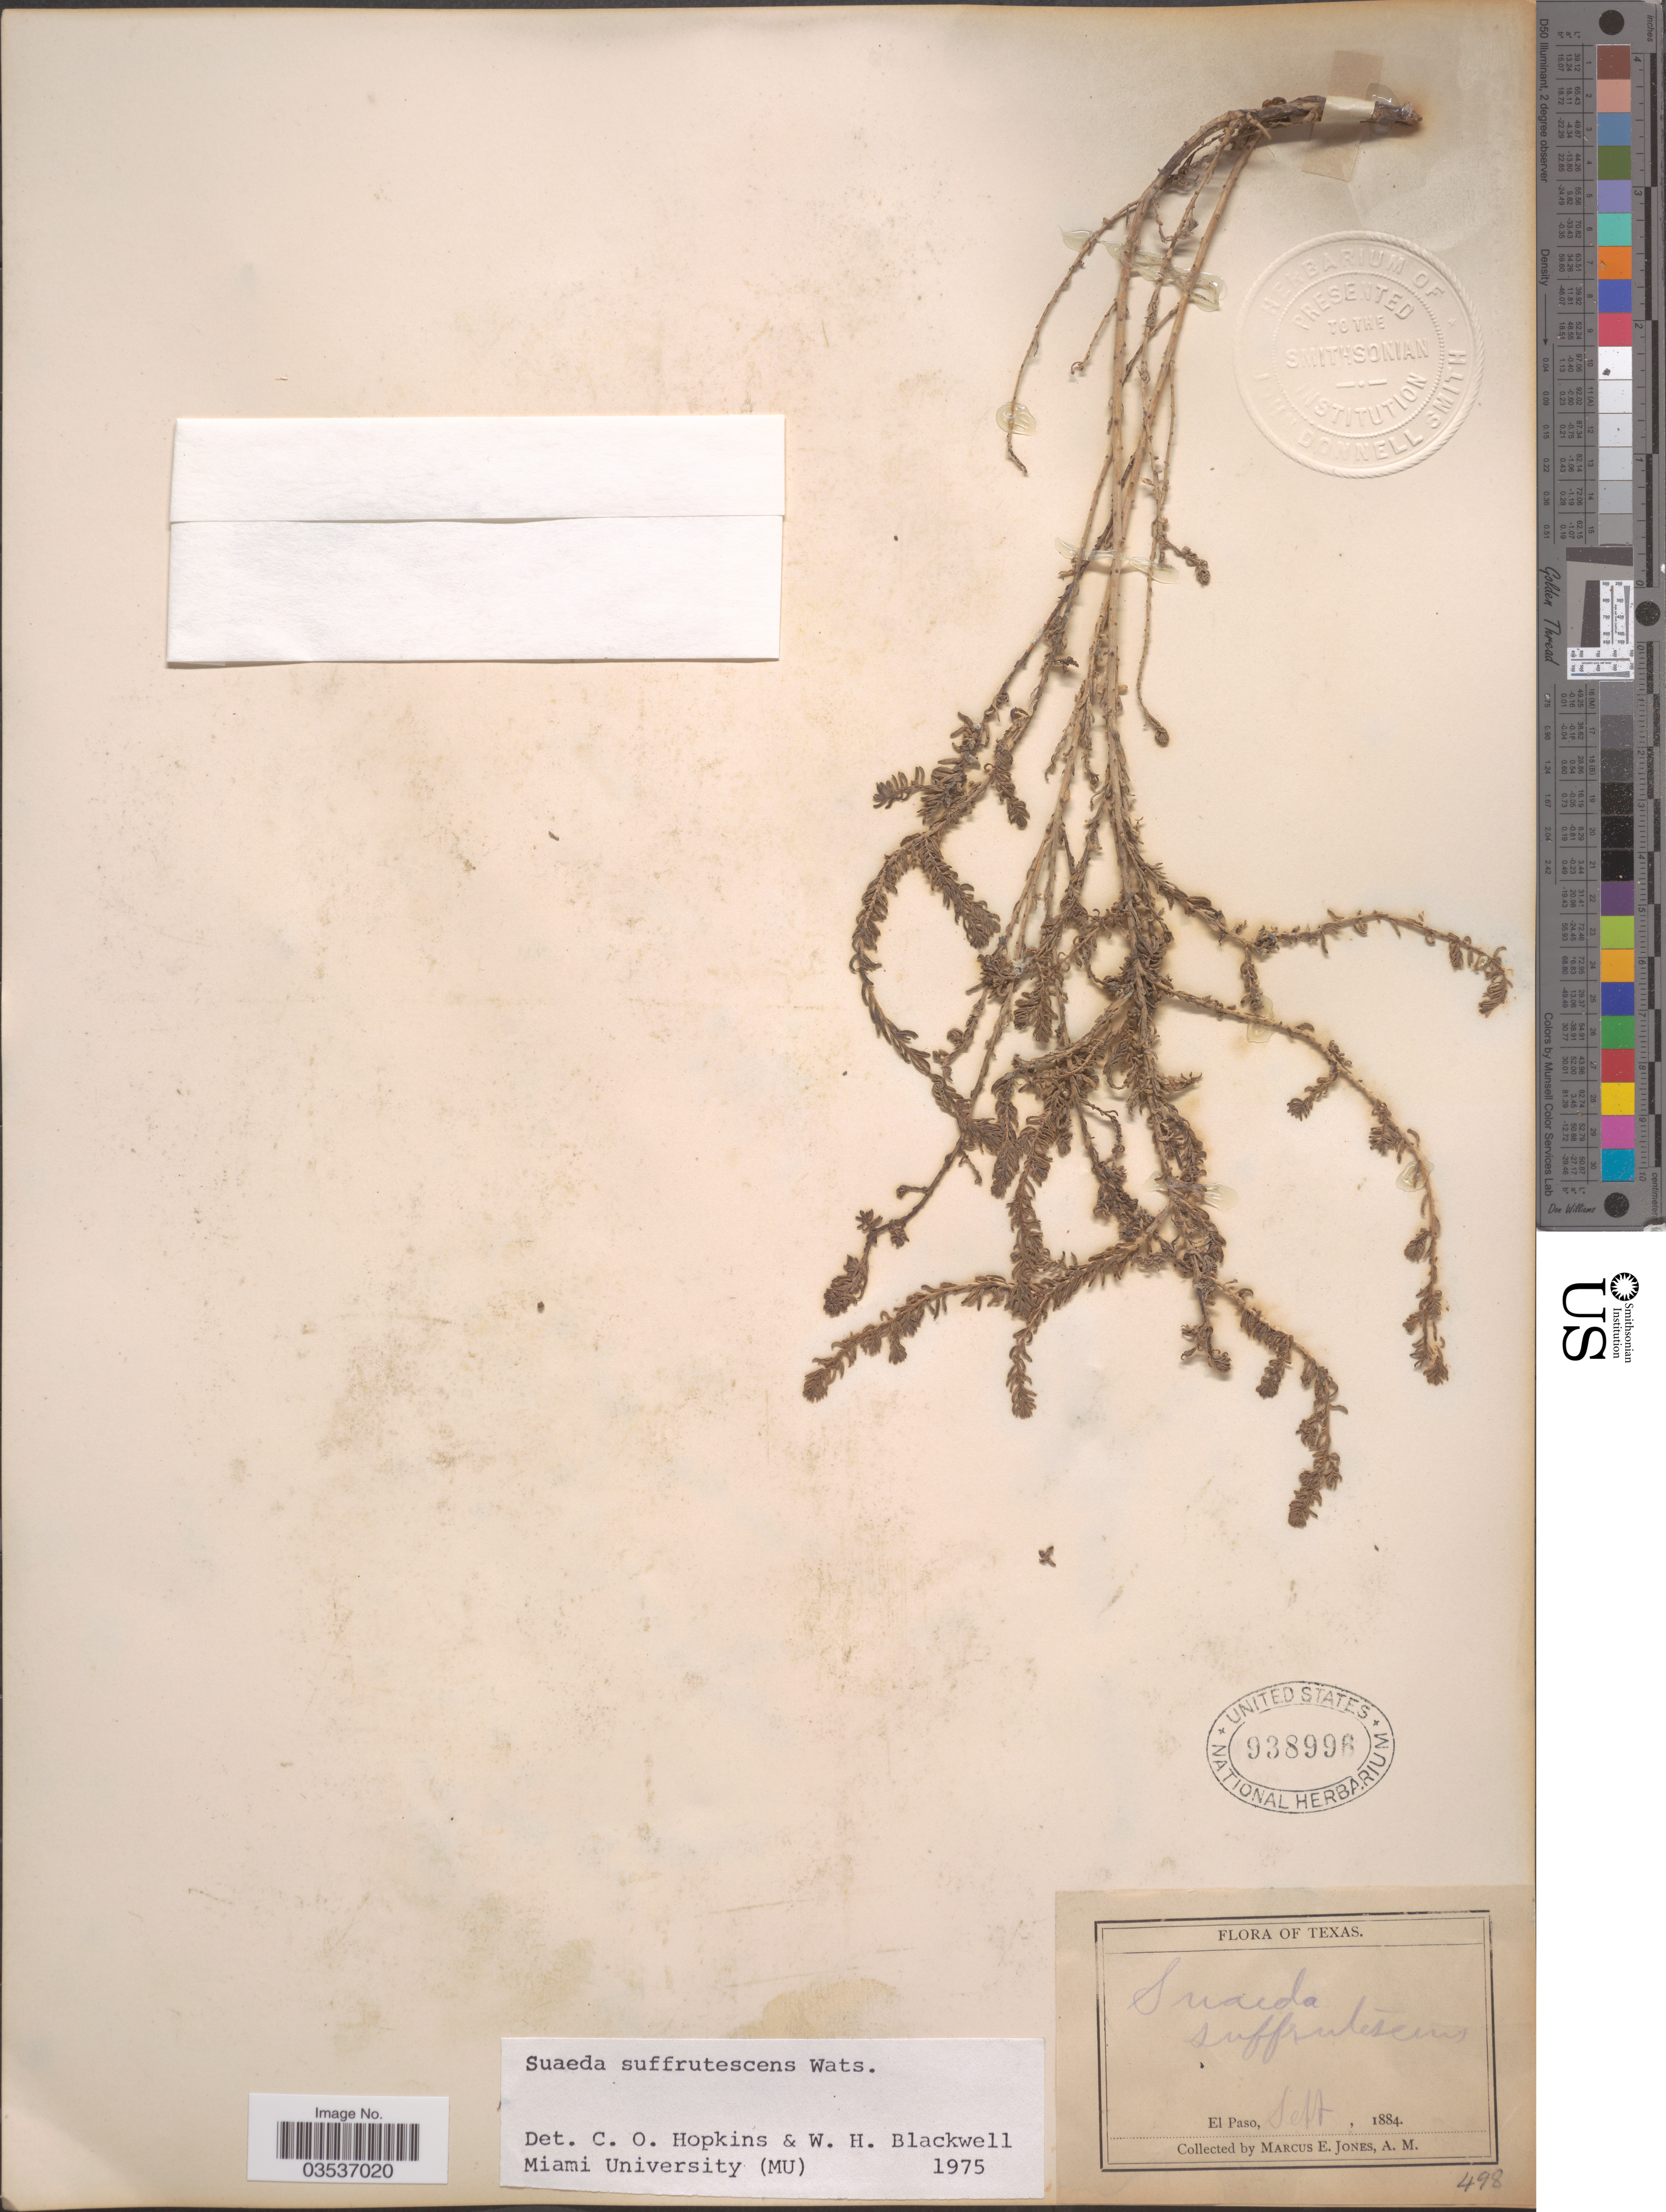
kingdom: Plantae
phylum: Tracheophyta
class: Magnoliopsida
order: Caryophyllales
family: Amaranthaceae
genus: Suaeda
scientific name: Suaeda suffrutescens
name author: S. Watson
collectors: M. E. Jones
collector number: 498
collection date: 1884-09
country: United States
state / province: Texas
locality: El Paso.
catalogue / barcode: US 938996